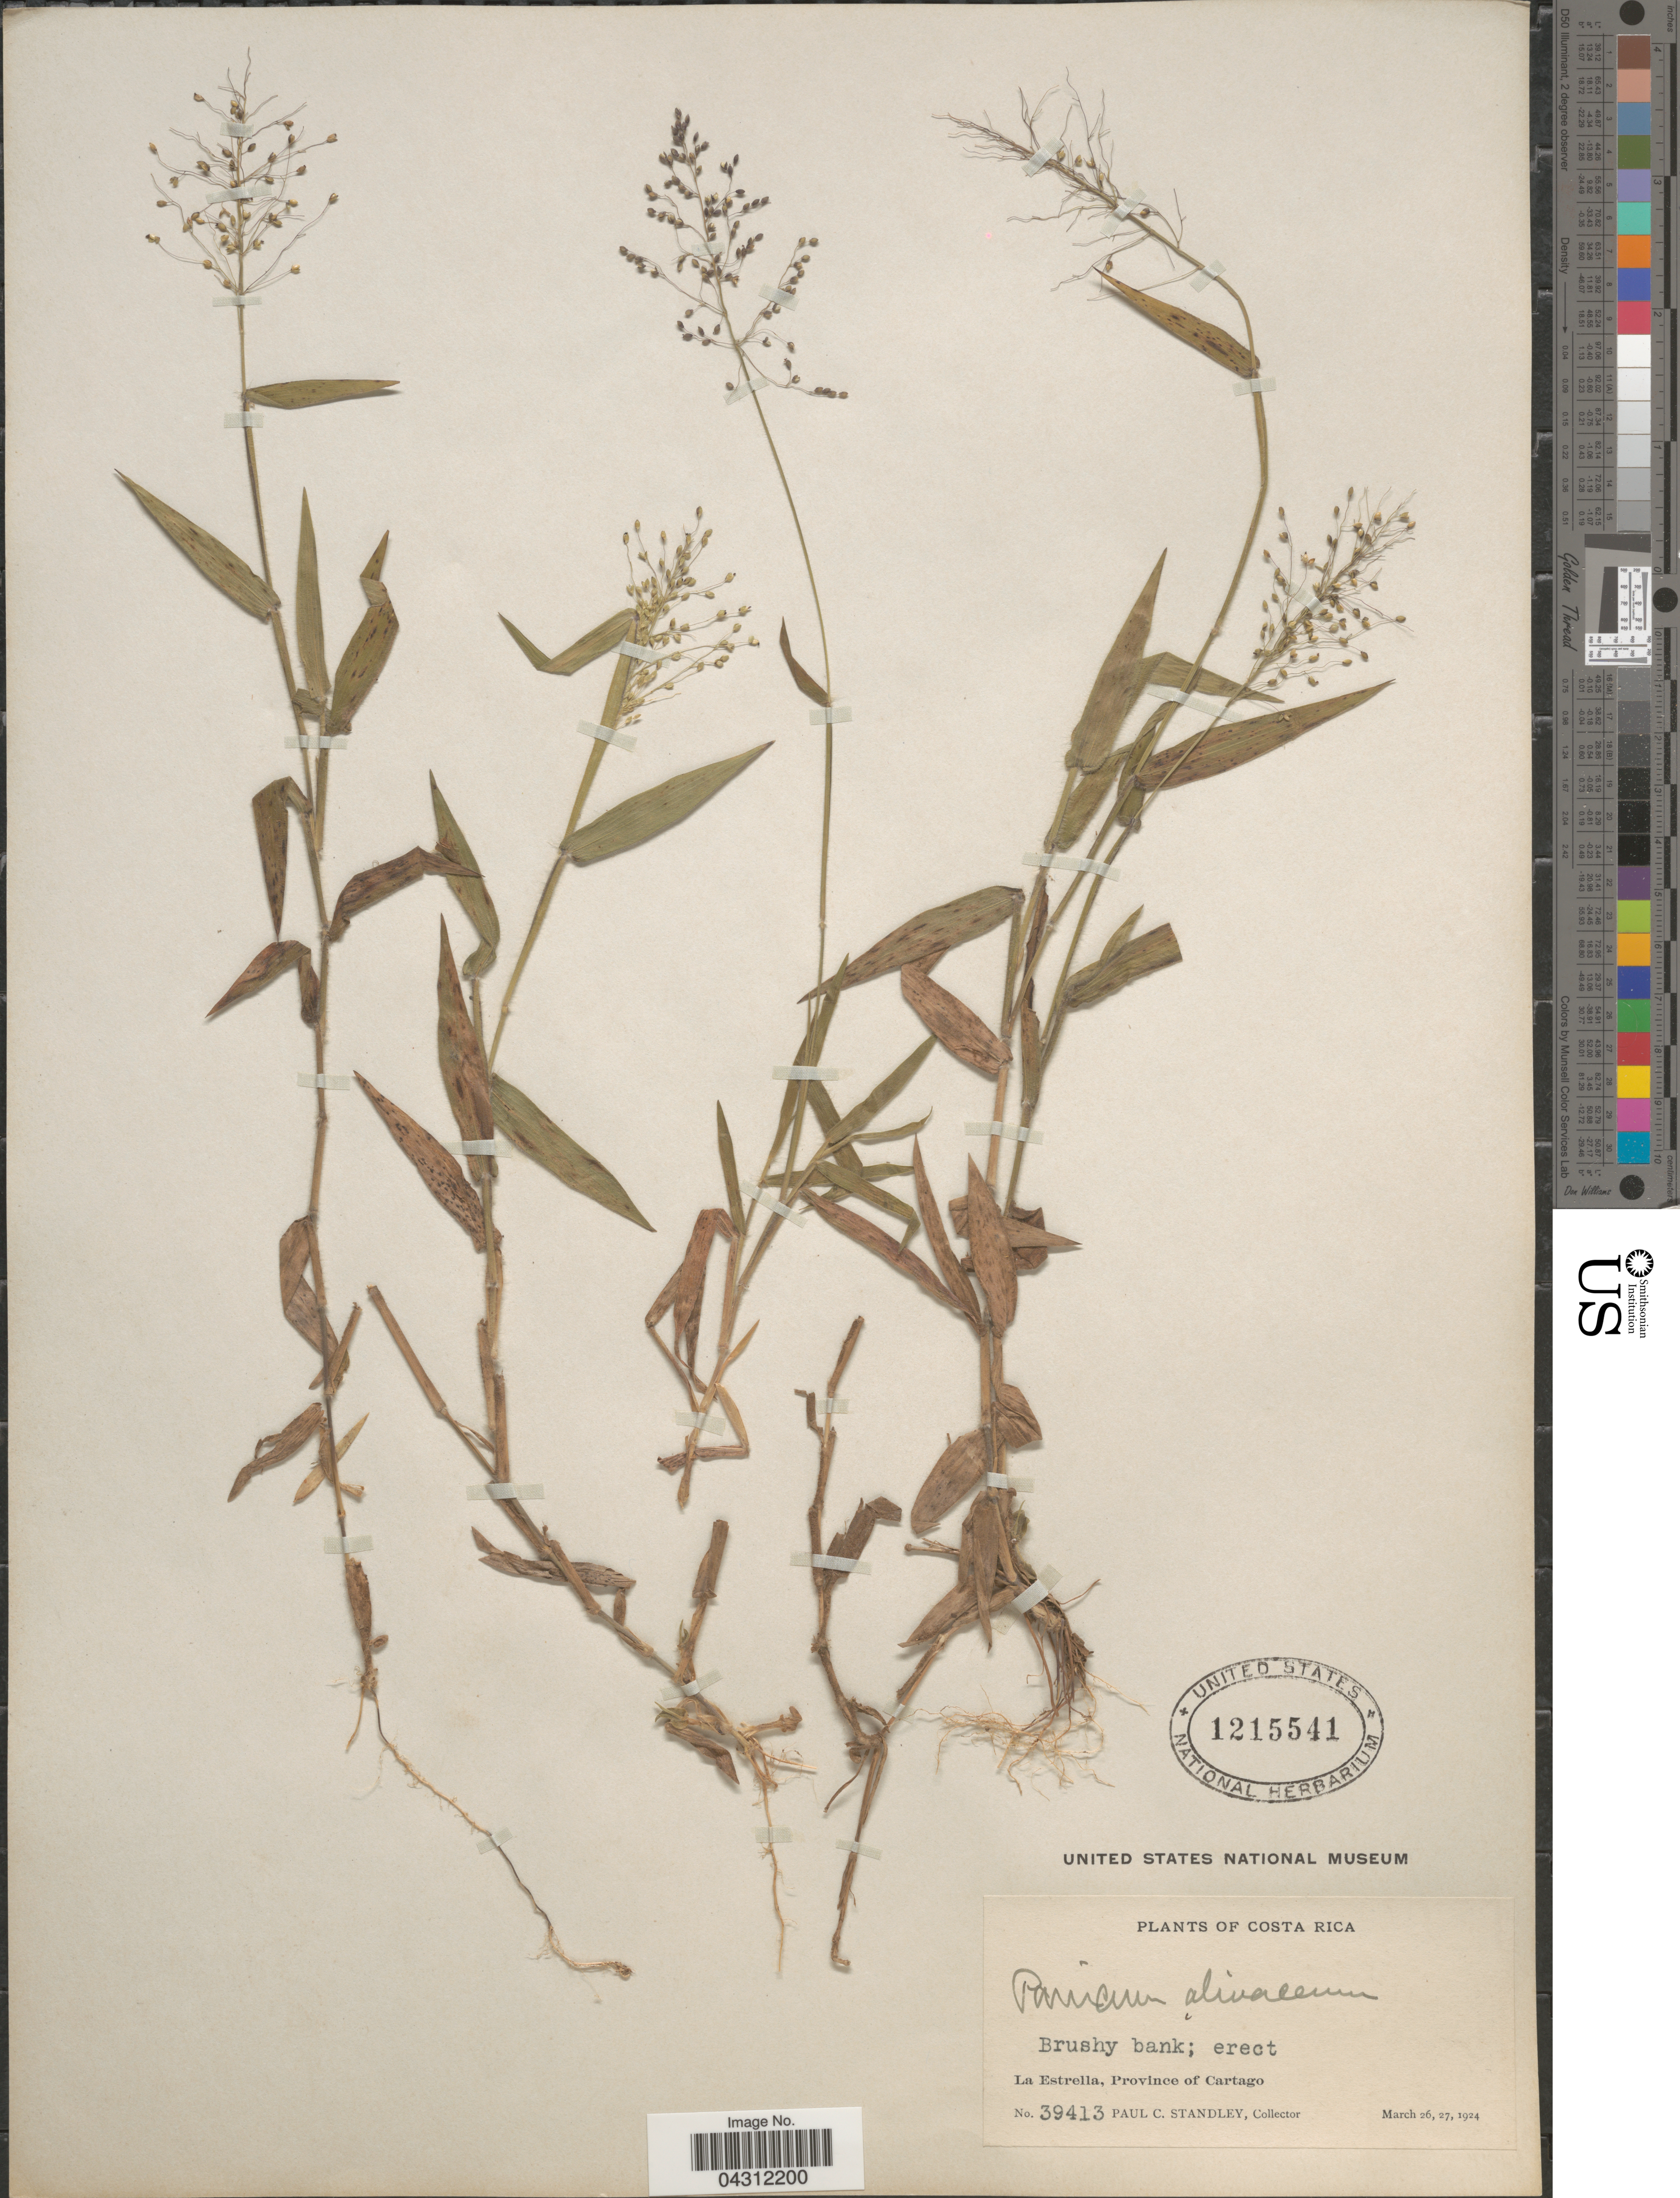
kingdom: Plantae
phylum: Tracheophyta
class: Liliopsida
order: Poales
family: Poaceae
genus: Dichanthelium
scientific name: Dichanthelium acuminatum var. acuminatum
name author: (Sw.) Gould & C.A. Clark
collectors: P. C. Standley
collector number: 39413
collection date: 1924-03-26/1924-03-27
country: Costa Rica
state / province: Cartago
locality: La Estrella.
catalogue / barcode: US 1215541